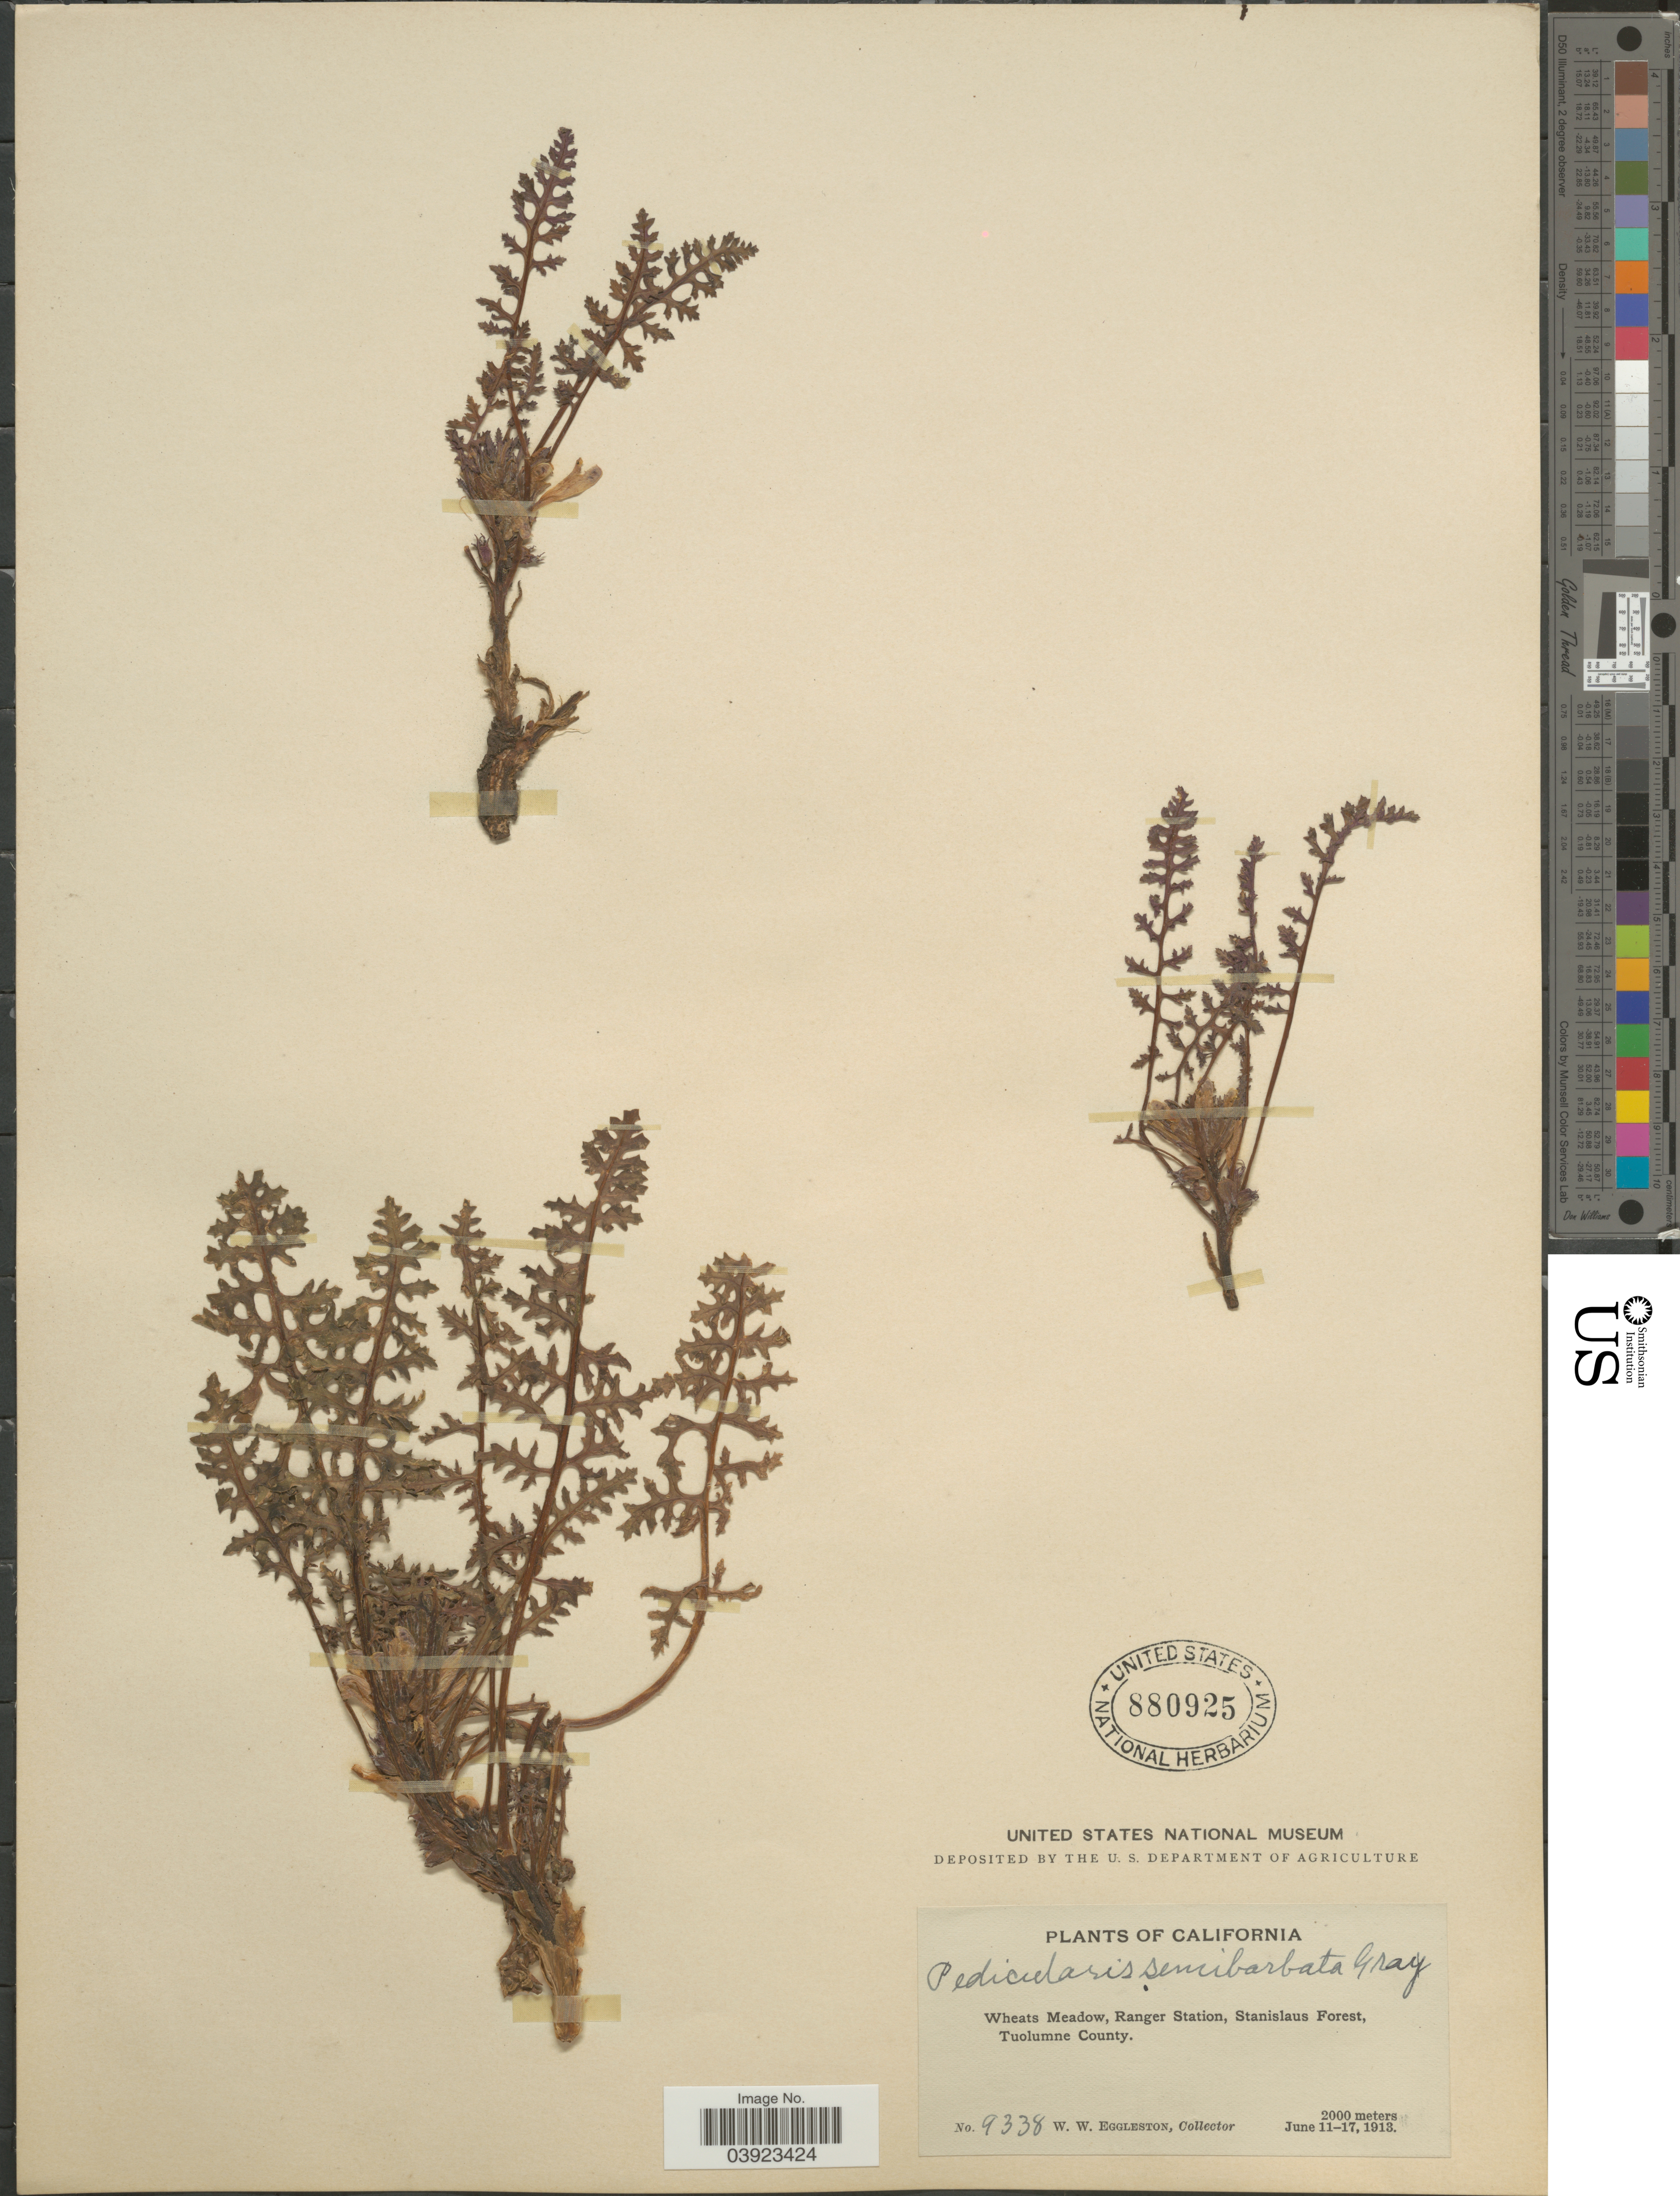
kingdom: Plantae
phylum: Tracheophyta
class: Magnoliopsida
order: Lamiales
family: Orobanchaceae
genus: Pedicularis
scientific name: Pedicularis semibarbata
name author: A. Gray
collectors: W. W. Eggleston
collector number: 9338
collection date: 1913-06-11/1913-06-17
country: United States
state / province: California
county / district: Tuolumne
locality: Wheats Meadow, Ranger Station, Stanislaus Forest, Tuolumne County.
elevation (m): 2000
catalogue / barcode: US 880925